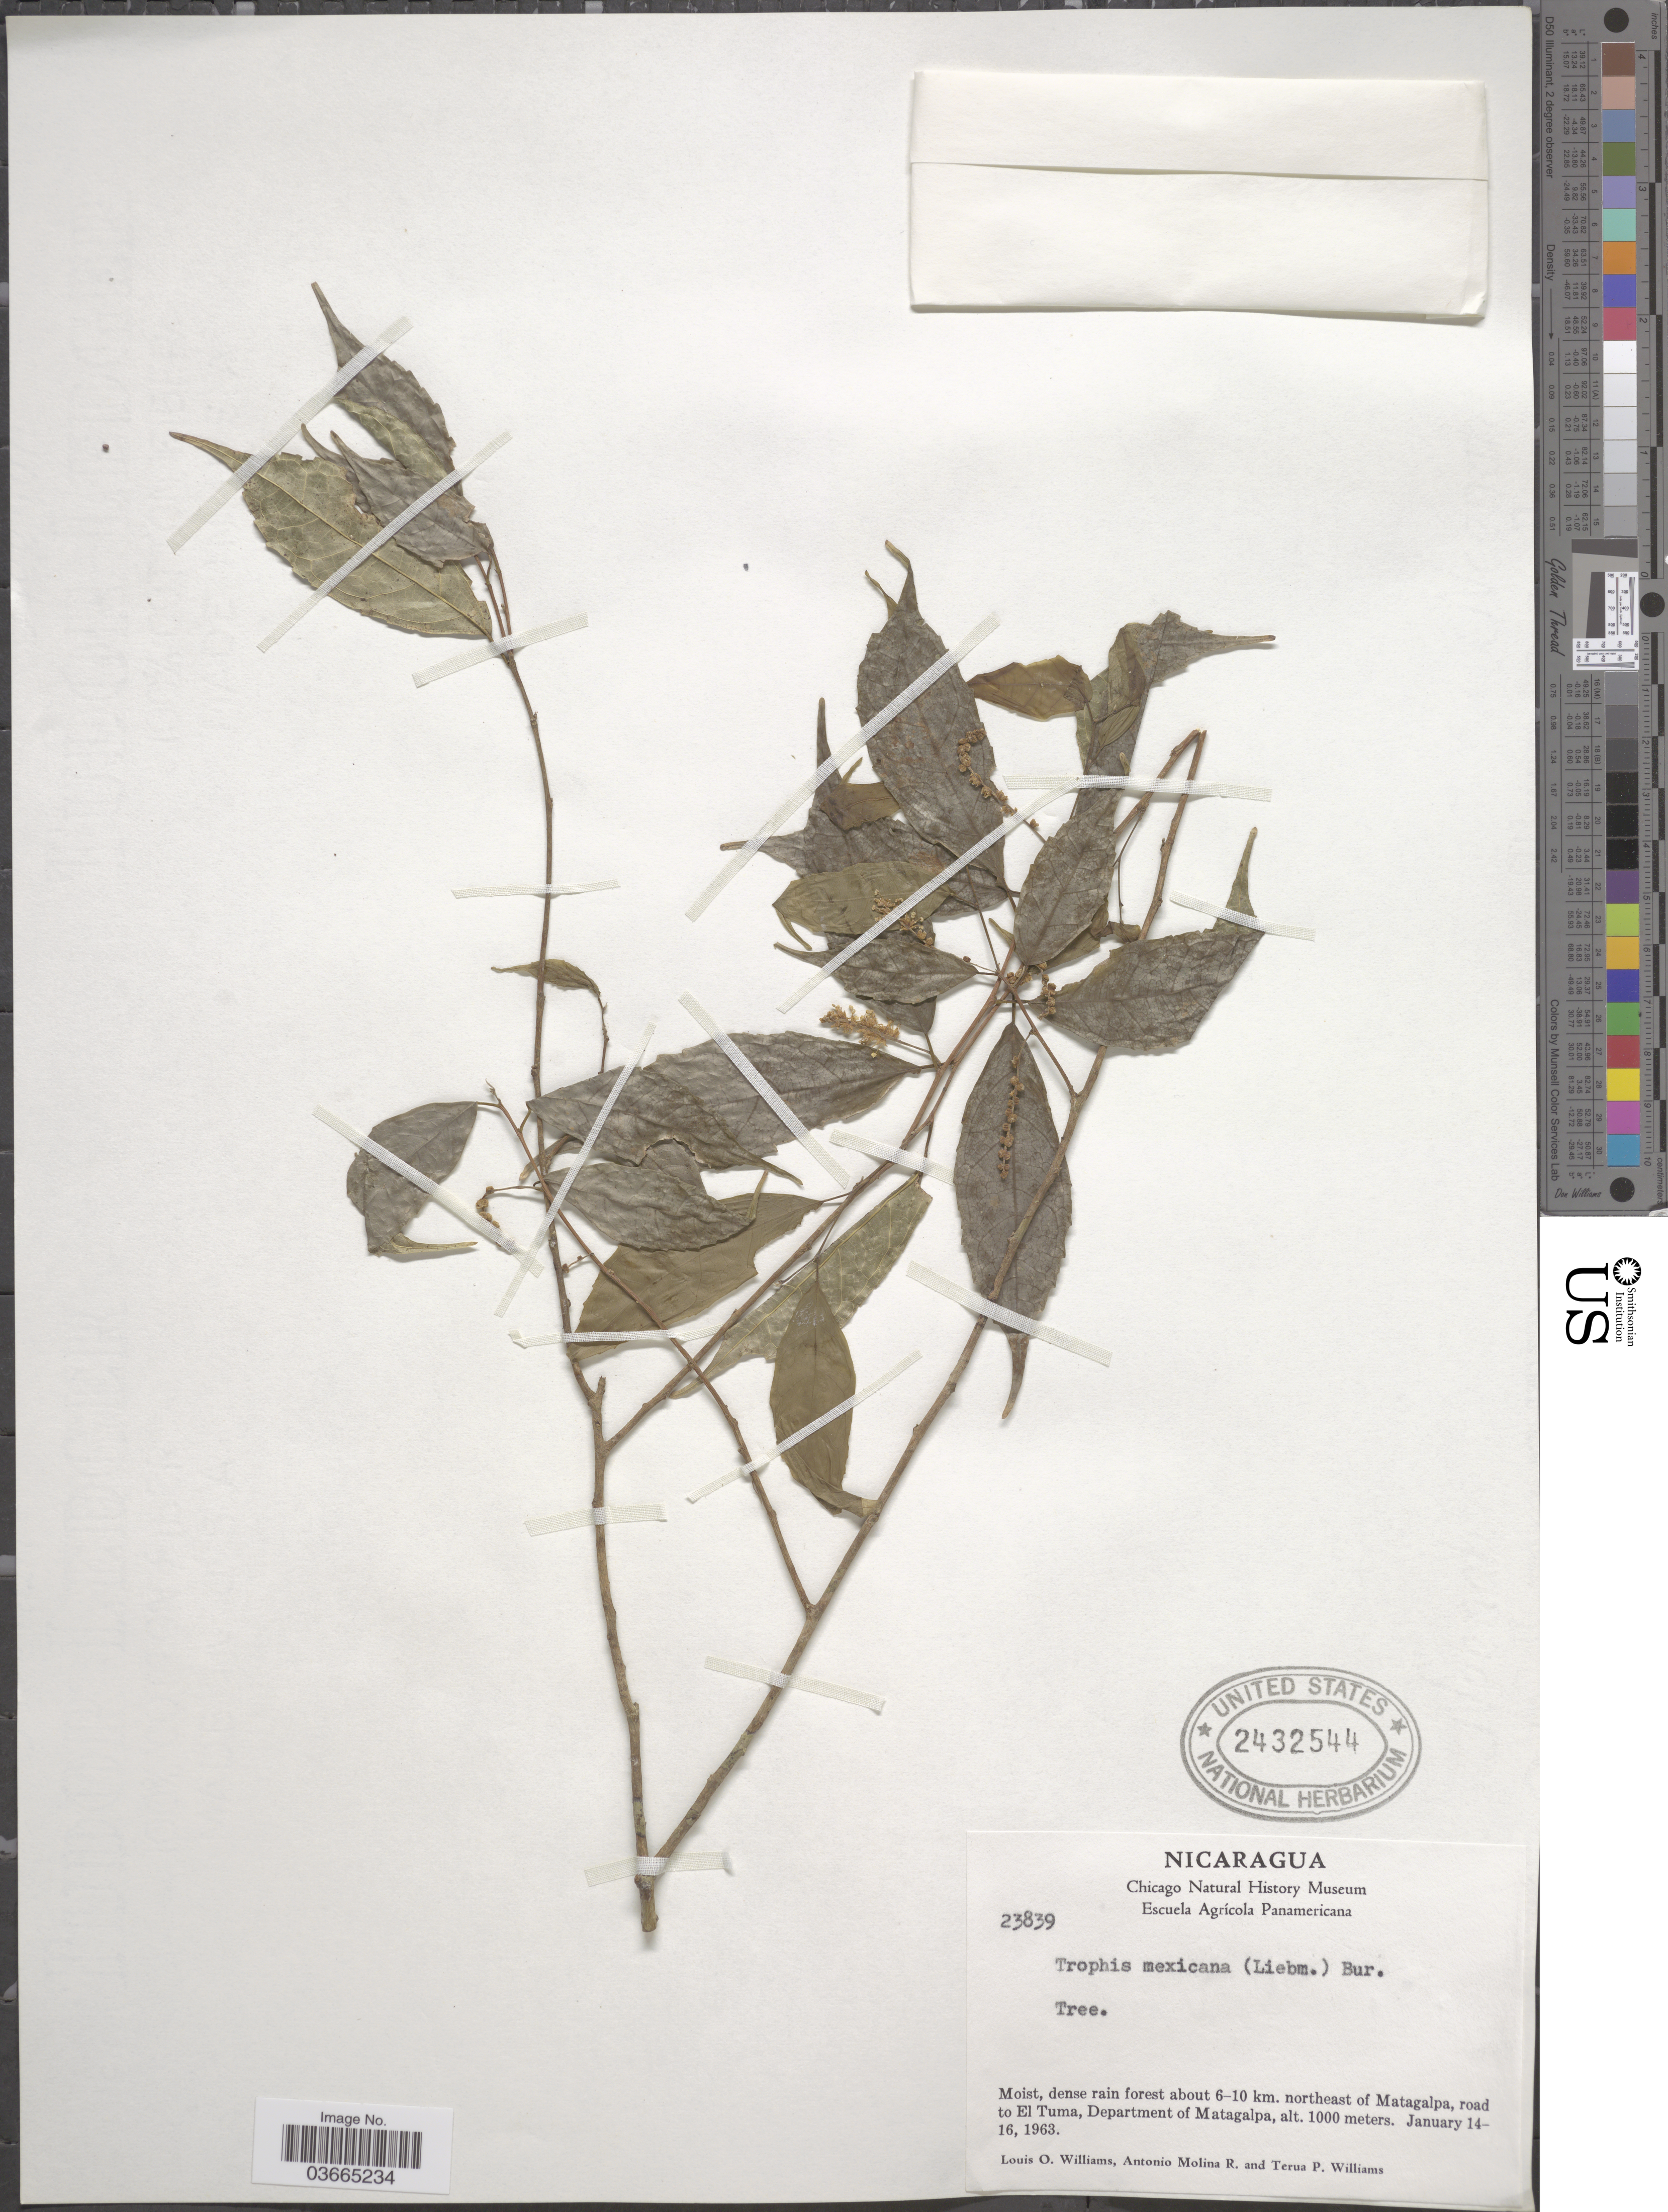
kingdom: Plantae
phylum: Tracheophyta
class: Magnoliopsida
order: Rosales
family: Moraceae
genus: Trophis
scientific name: Trophis mexicana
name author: (Liebm.) Bureau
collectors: L. O. Williams, A. Molina R. & T. Williams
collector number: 23839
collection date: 1963-01-14/1963-01-16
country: Nicaragua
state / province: Matagalpa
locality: About 6-10 km. northeast of Matagalpa, road to El Tuma, Department of Matagalpa.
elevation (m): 1000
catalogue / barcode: US 2432544